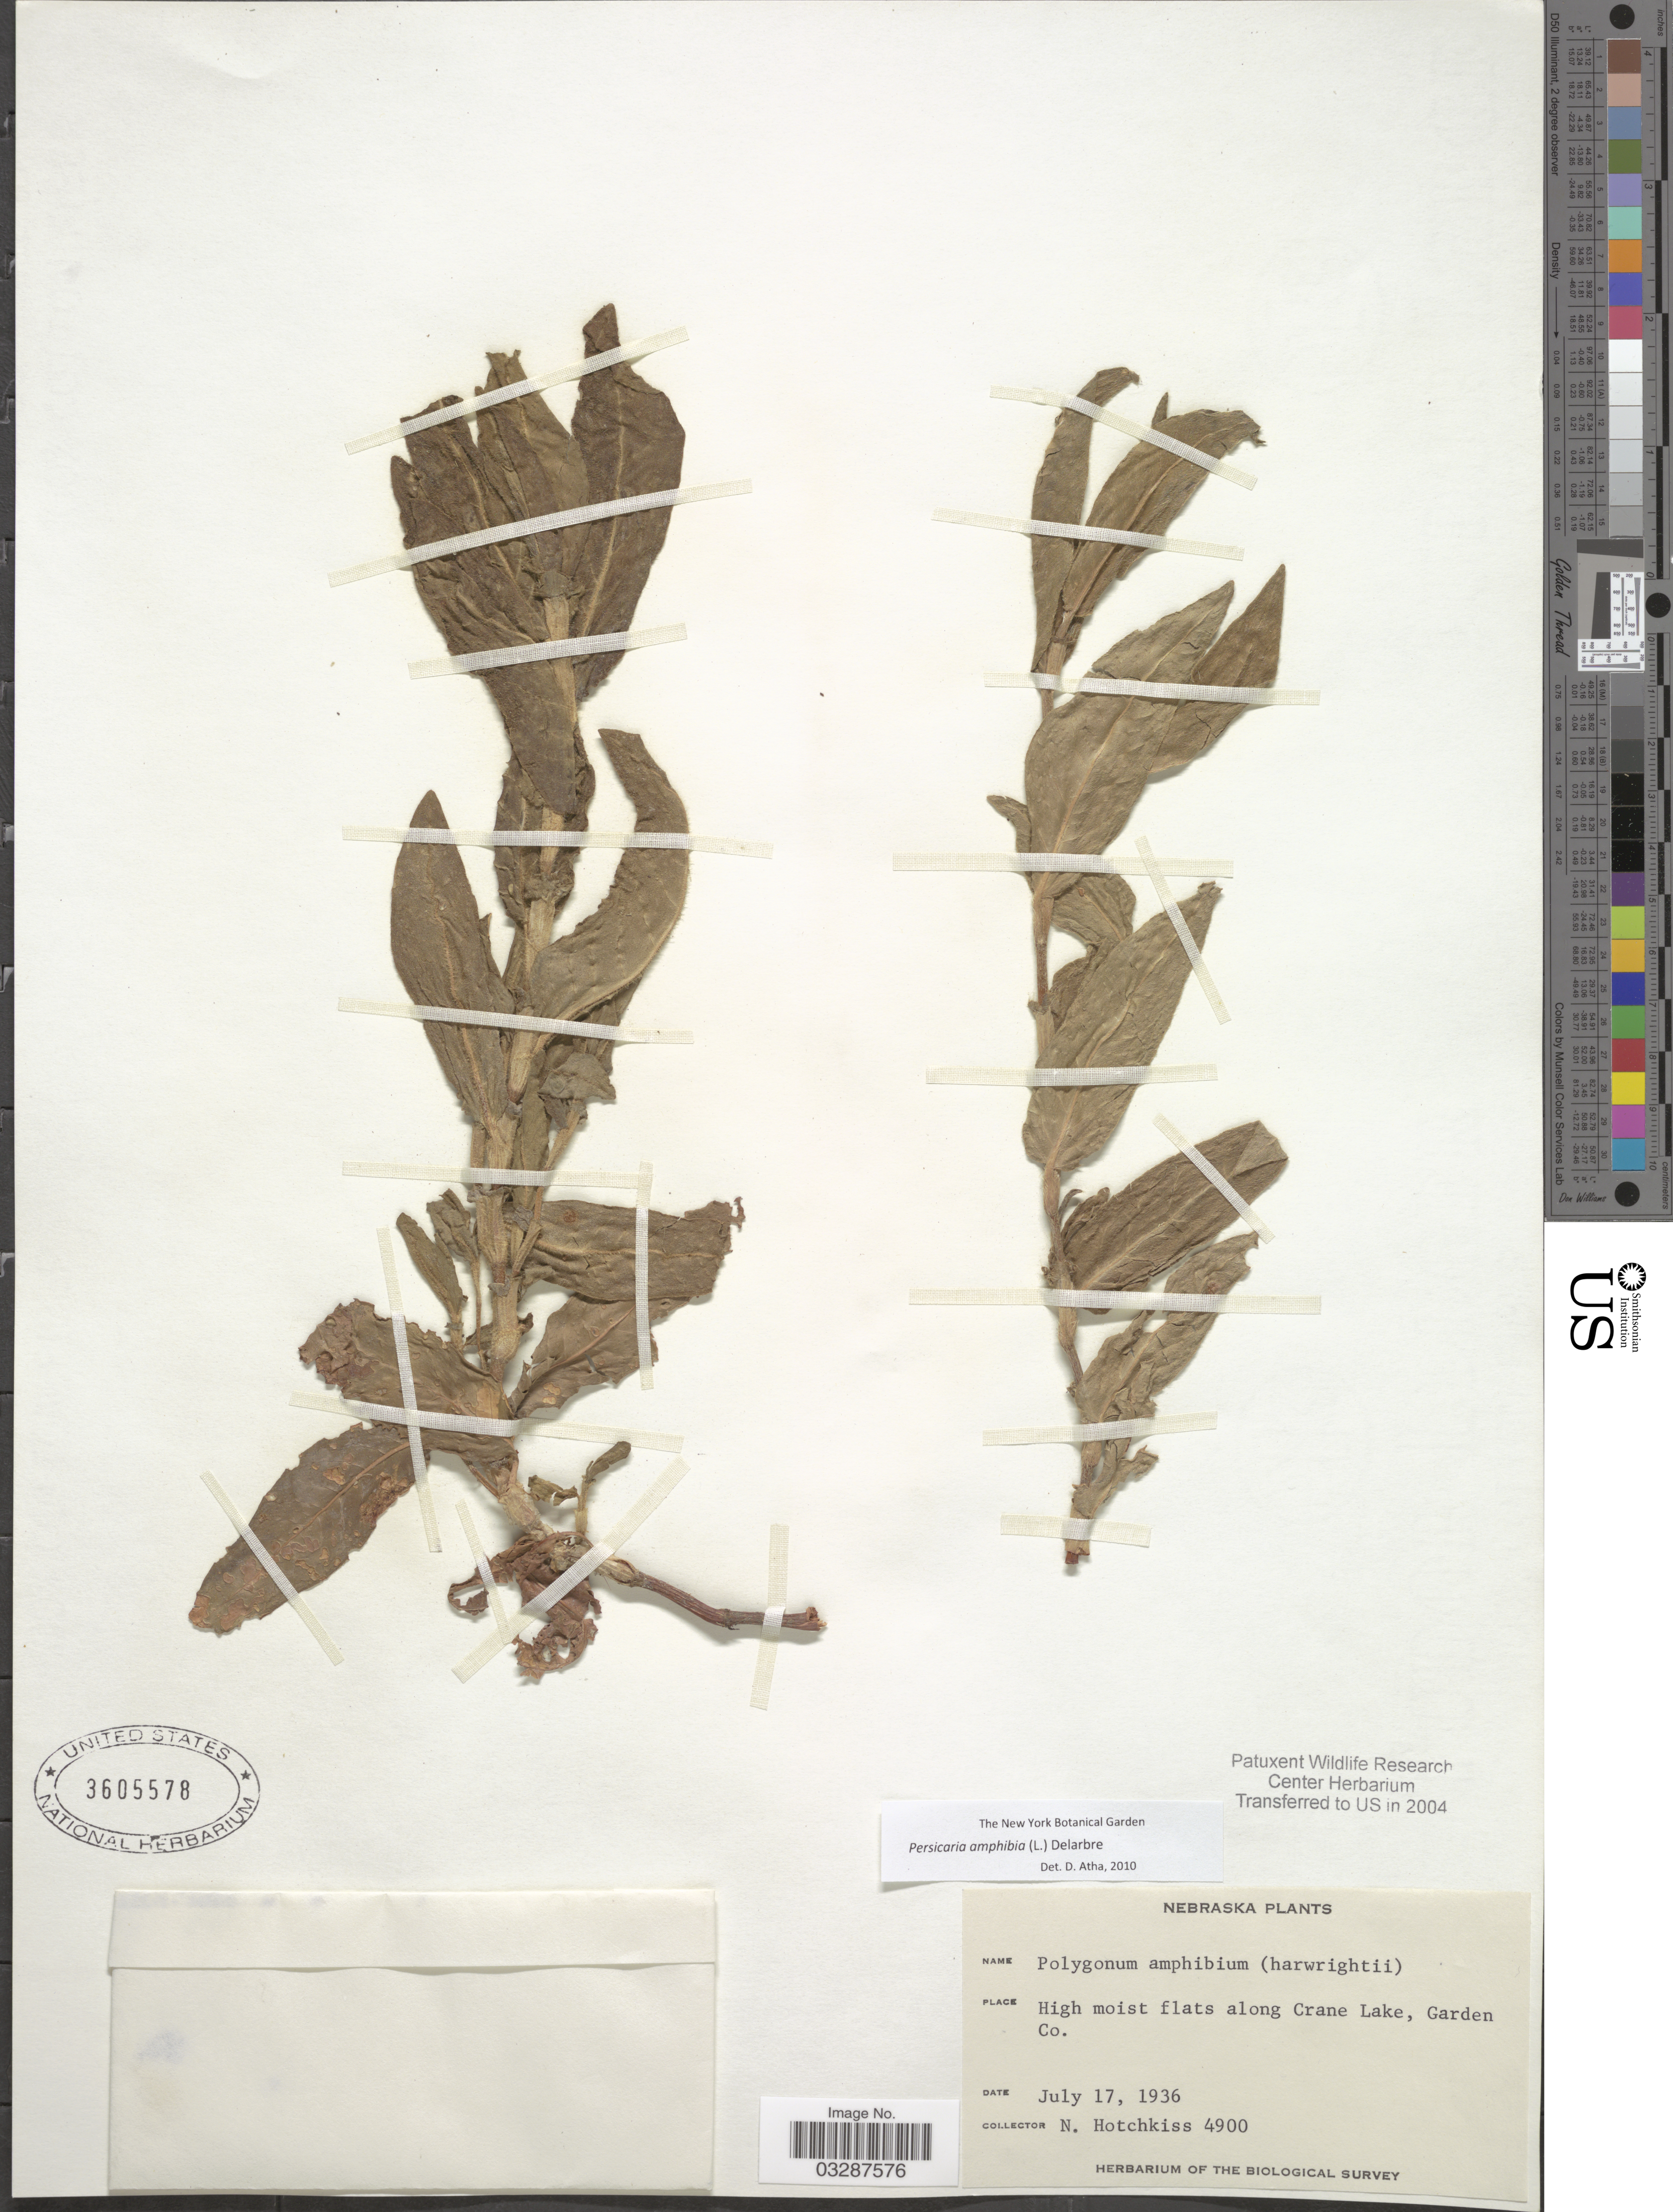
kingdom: Plantae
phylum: Tracheophyta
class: Magnoliopsida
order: Caryophyllales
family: Polygonaceae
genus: Persicaria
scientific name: Persicaria amphibia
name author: (L.) Delarbre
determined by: Atha, D. E.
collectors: N. Hotchkiss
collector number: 4900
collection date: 1936-07-17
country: United States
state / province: Nebraska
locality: Along Crane Lake, Garden Co.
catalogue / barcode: US 3605578